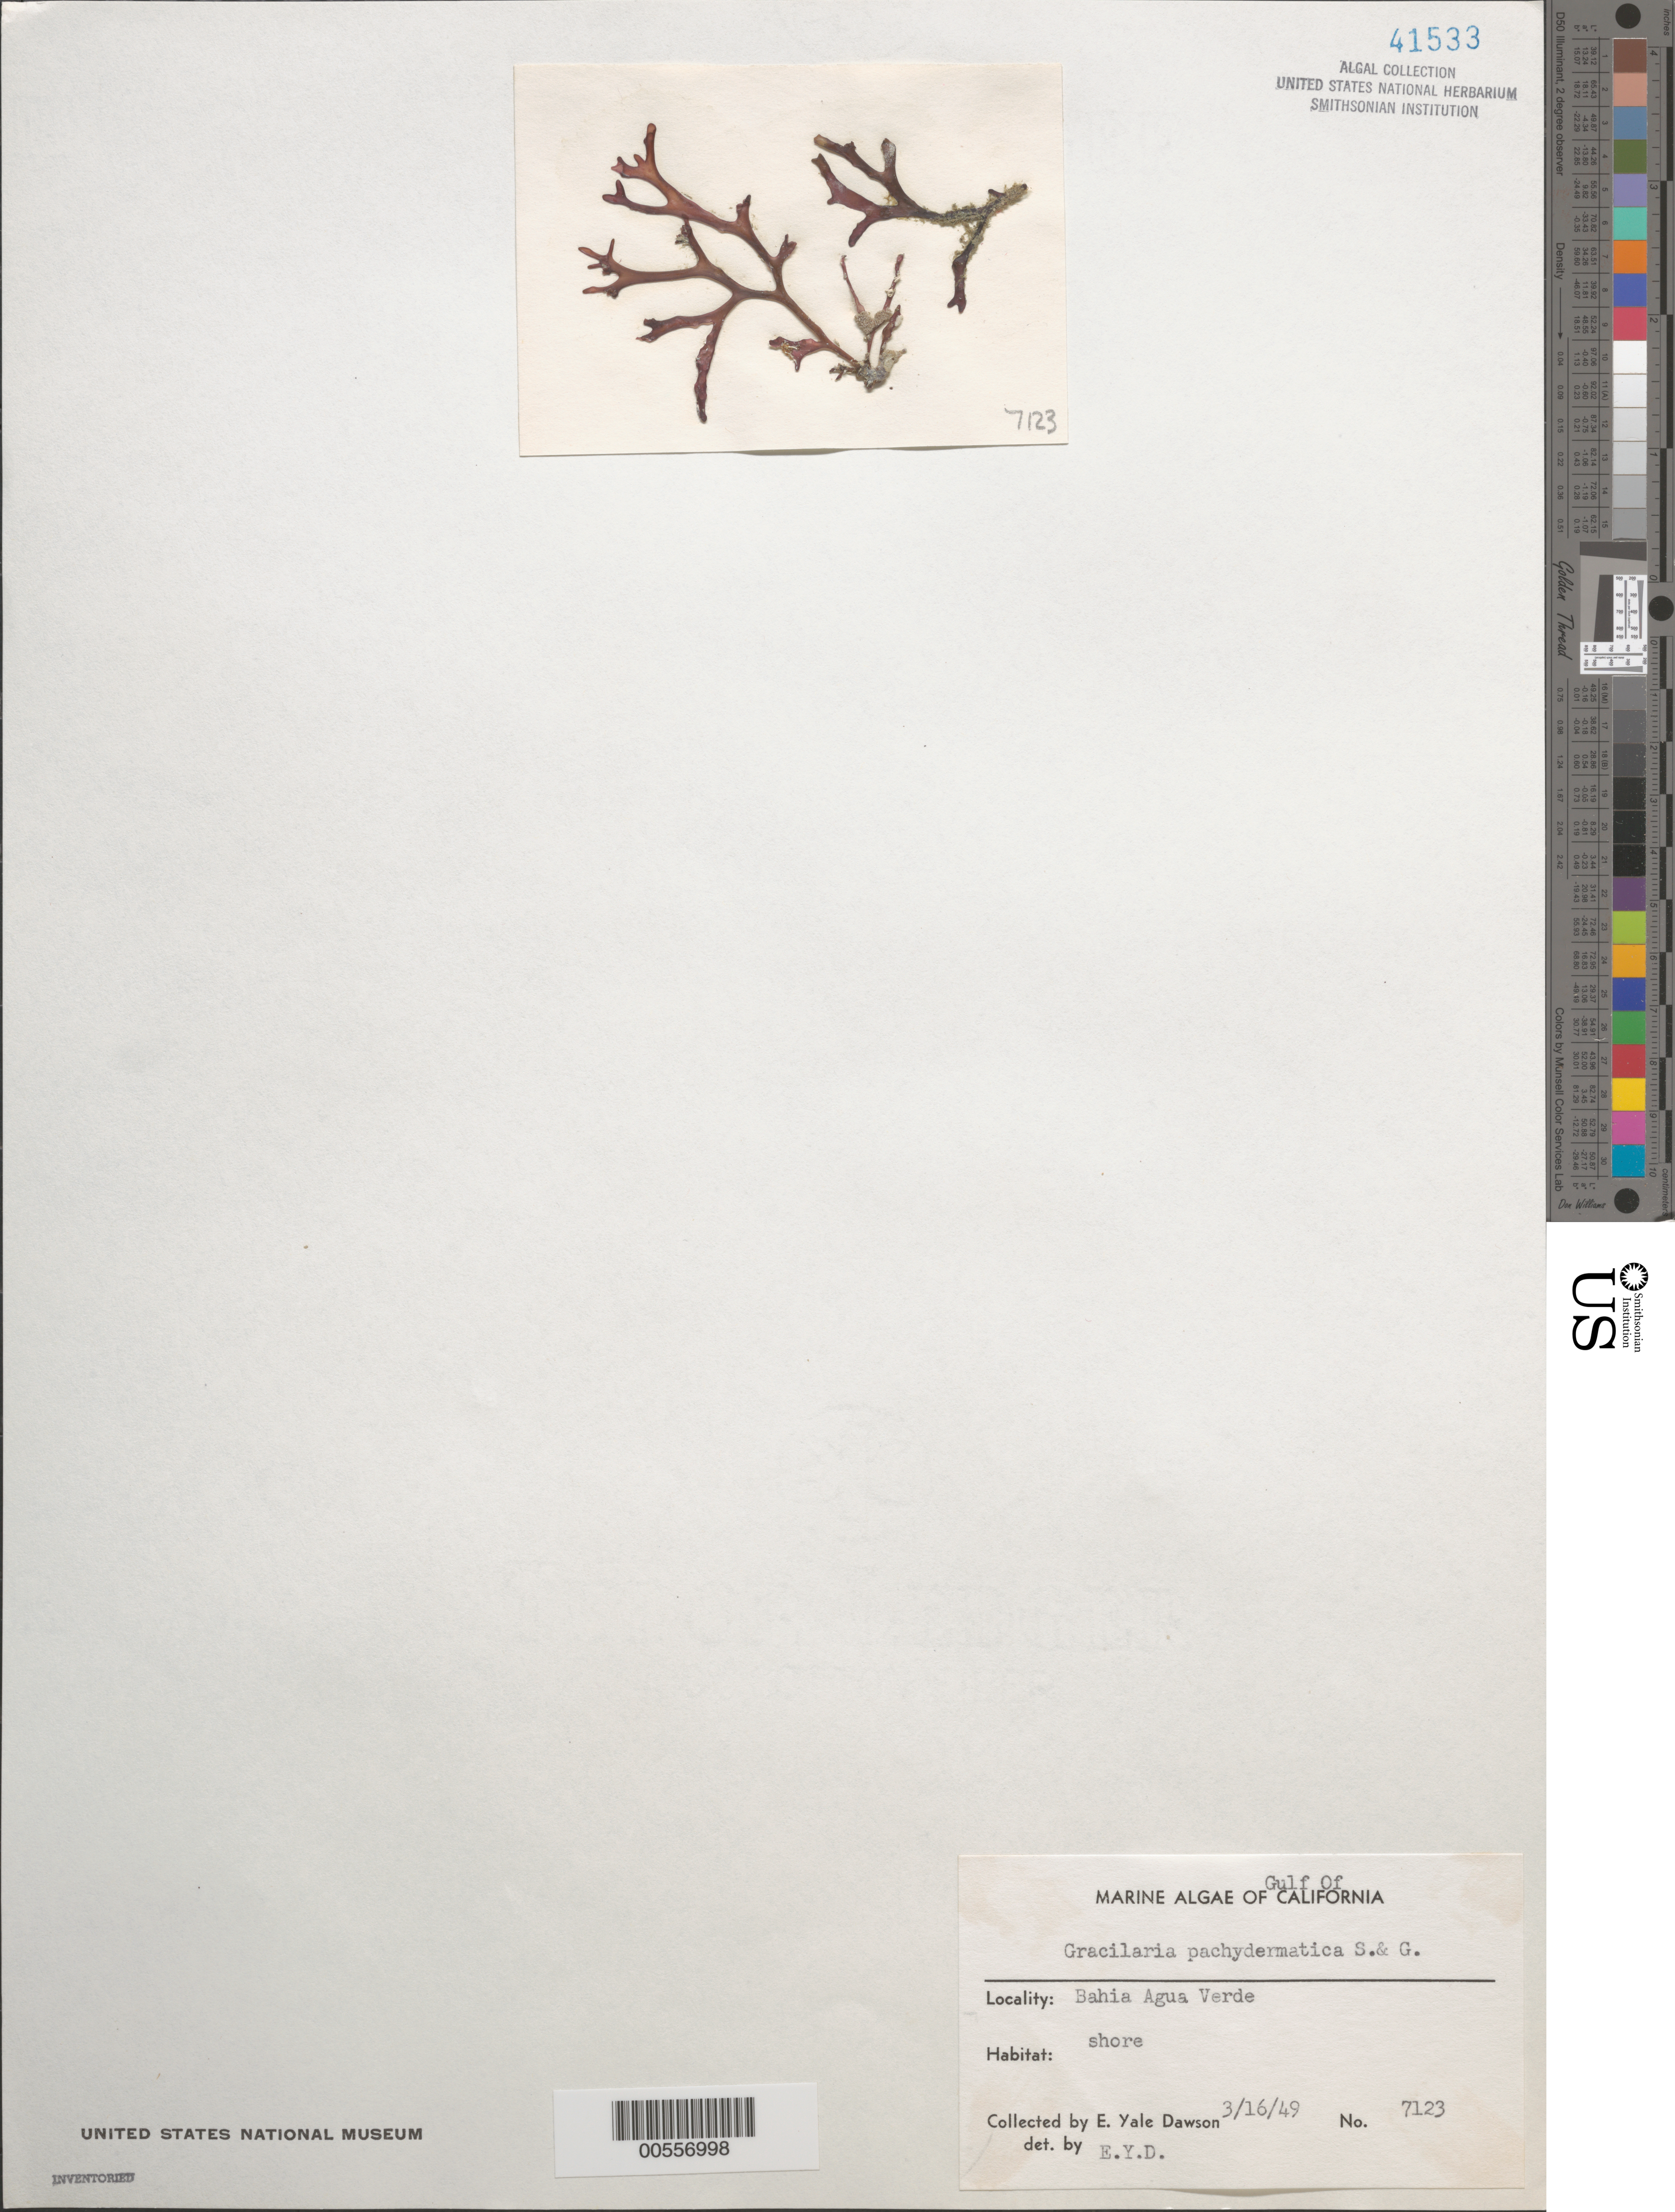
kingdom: Plantae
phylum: Rhodophyta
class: Florideophyceae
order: Gracilariales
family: Gracilariaceae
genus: Gracilaria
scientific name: Gracilaria pachydermatica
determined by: Dawson, E. Y.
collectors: E. Y. Dawson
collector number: EYD 7123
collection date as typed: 16 Mar 1949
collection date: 1949-03-16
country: Mexico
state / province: Baja California Sur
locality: Bahia Agua Verde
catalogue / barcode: US 41533